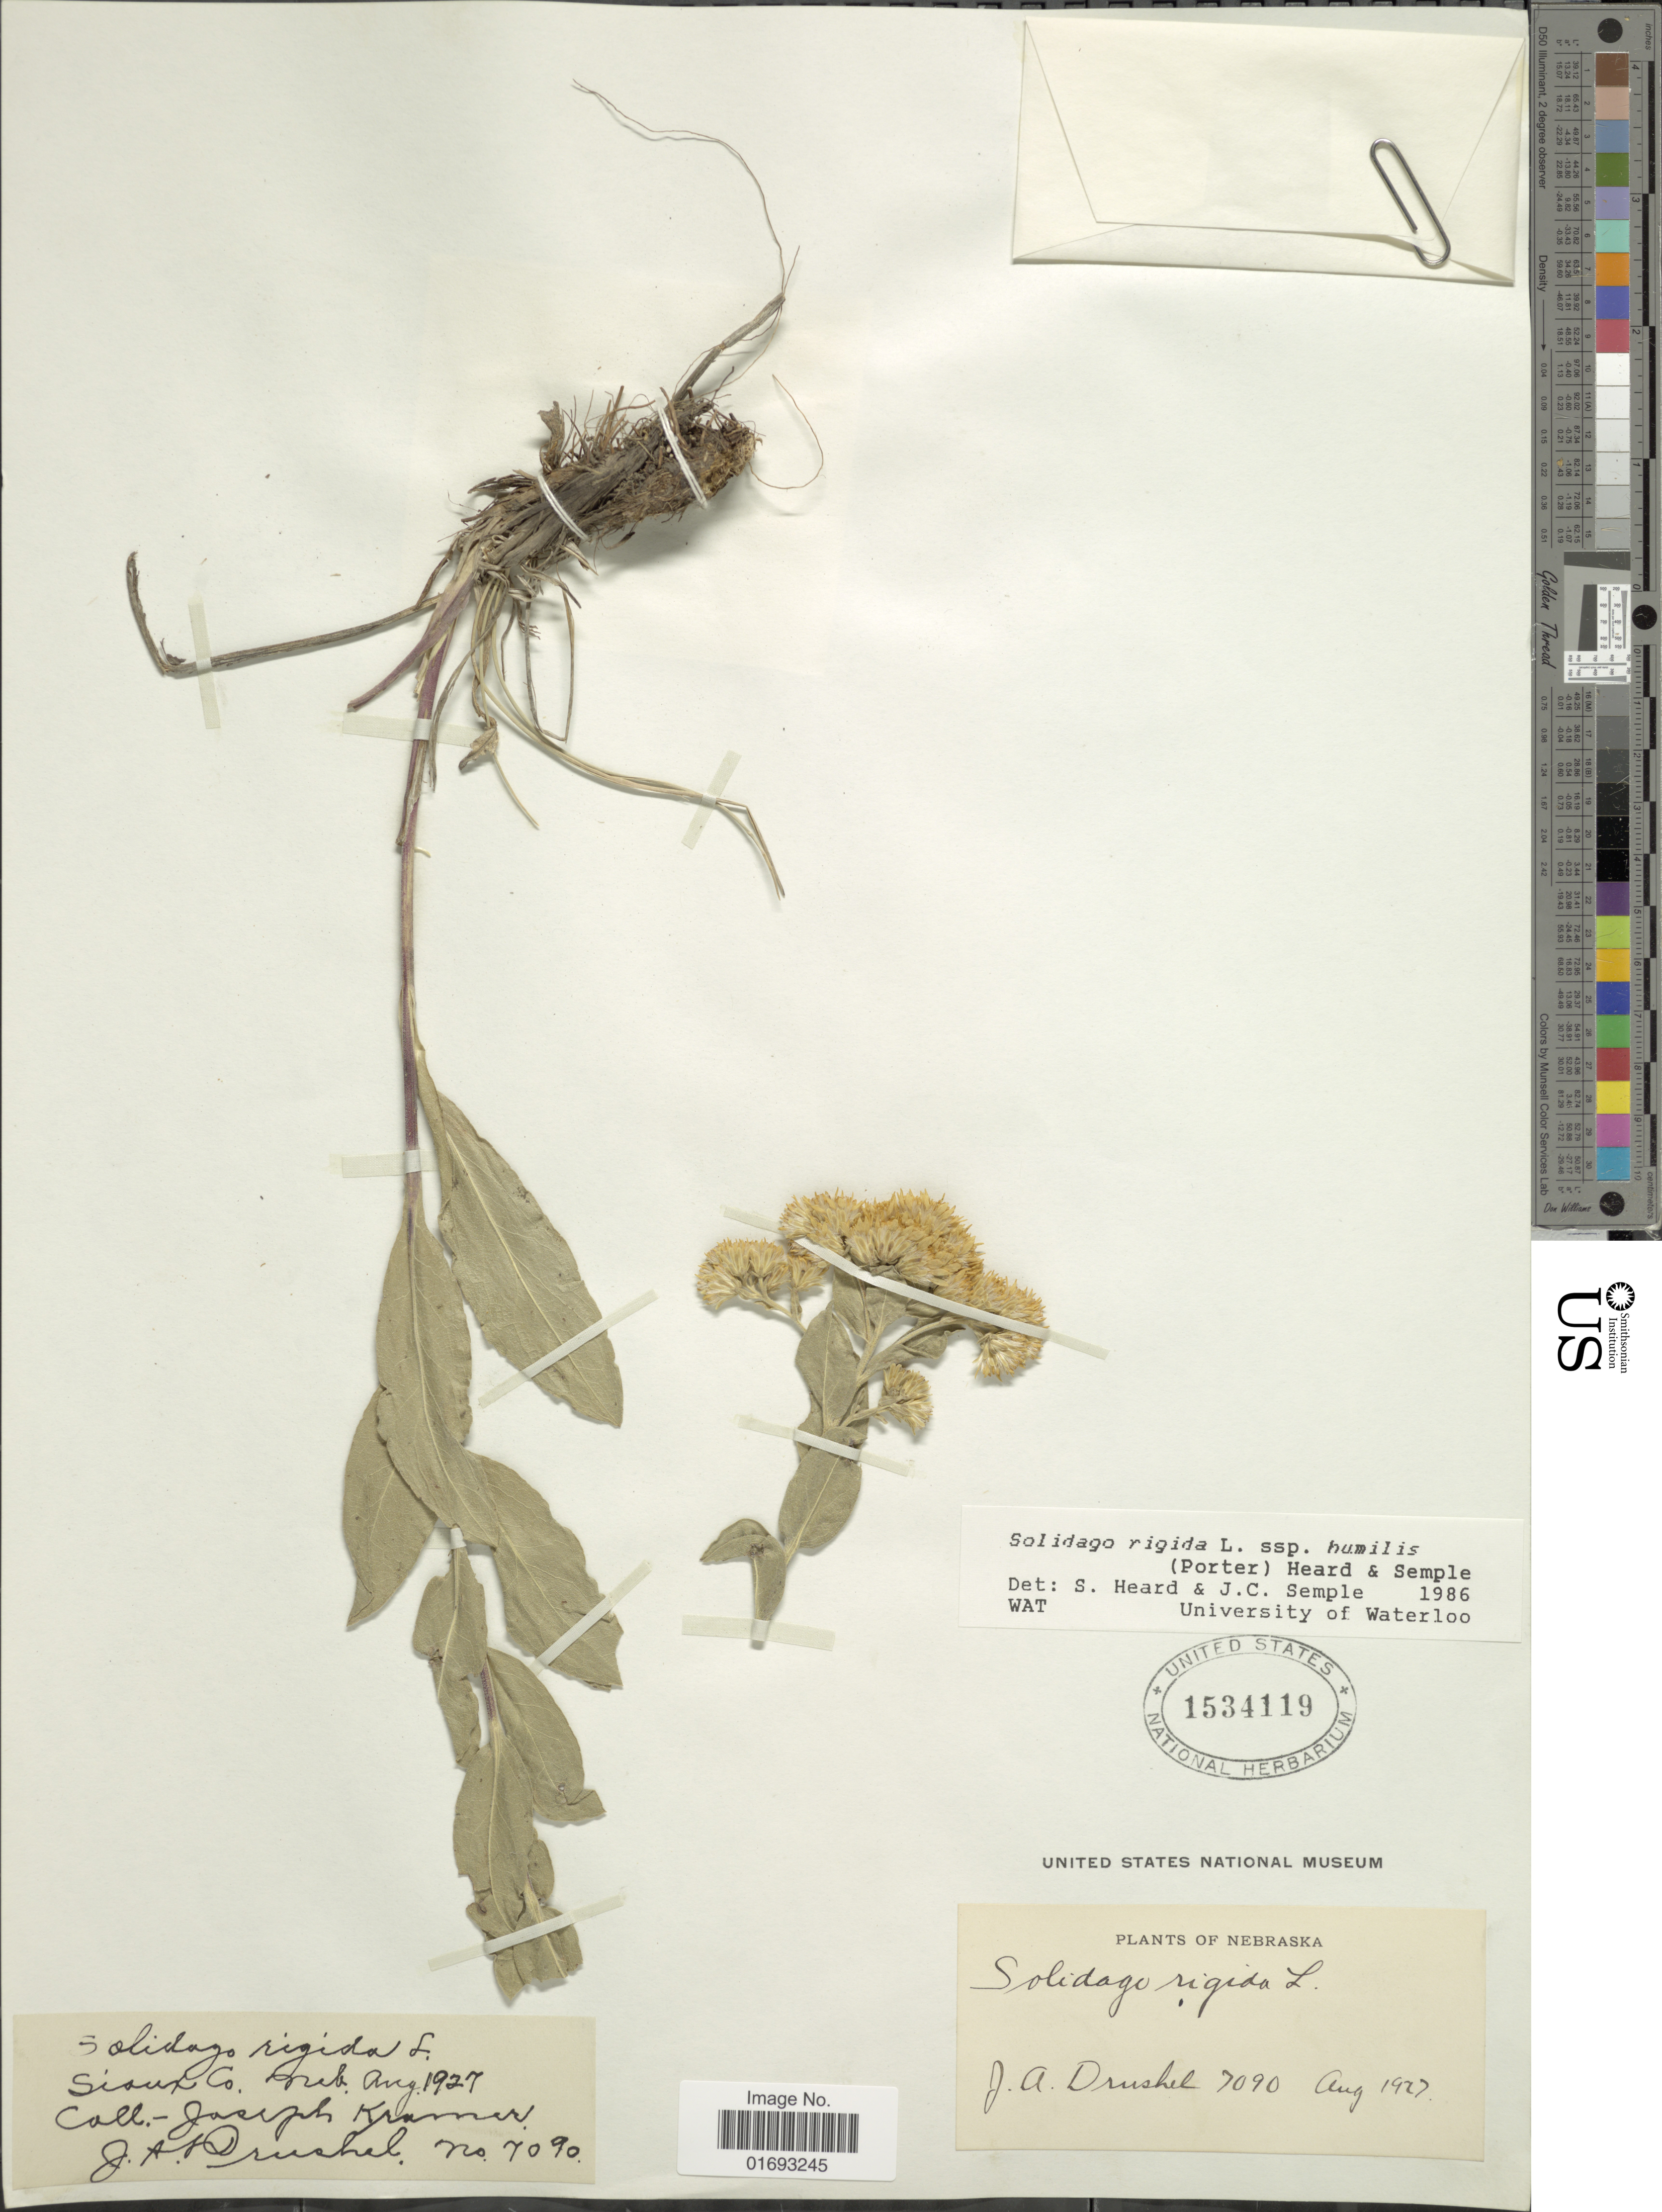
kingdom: Plantae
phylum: Tracheophyta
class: Magnoliopsida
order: Asterales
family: Asteraceae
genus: Oligoneuron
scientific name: Oligoneuron rigidum var. humile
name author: (Porter) G.L. Nesom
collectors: J. Kramer & J. A. Drushel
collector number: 7090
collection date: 1927-08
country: United States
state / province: Nebraska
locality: Sioux Co.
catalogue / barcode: US 1534119